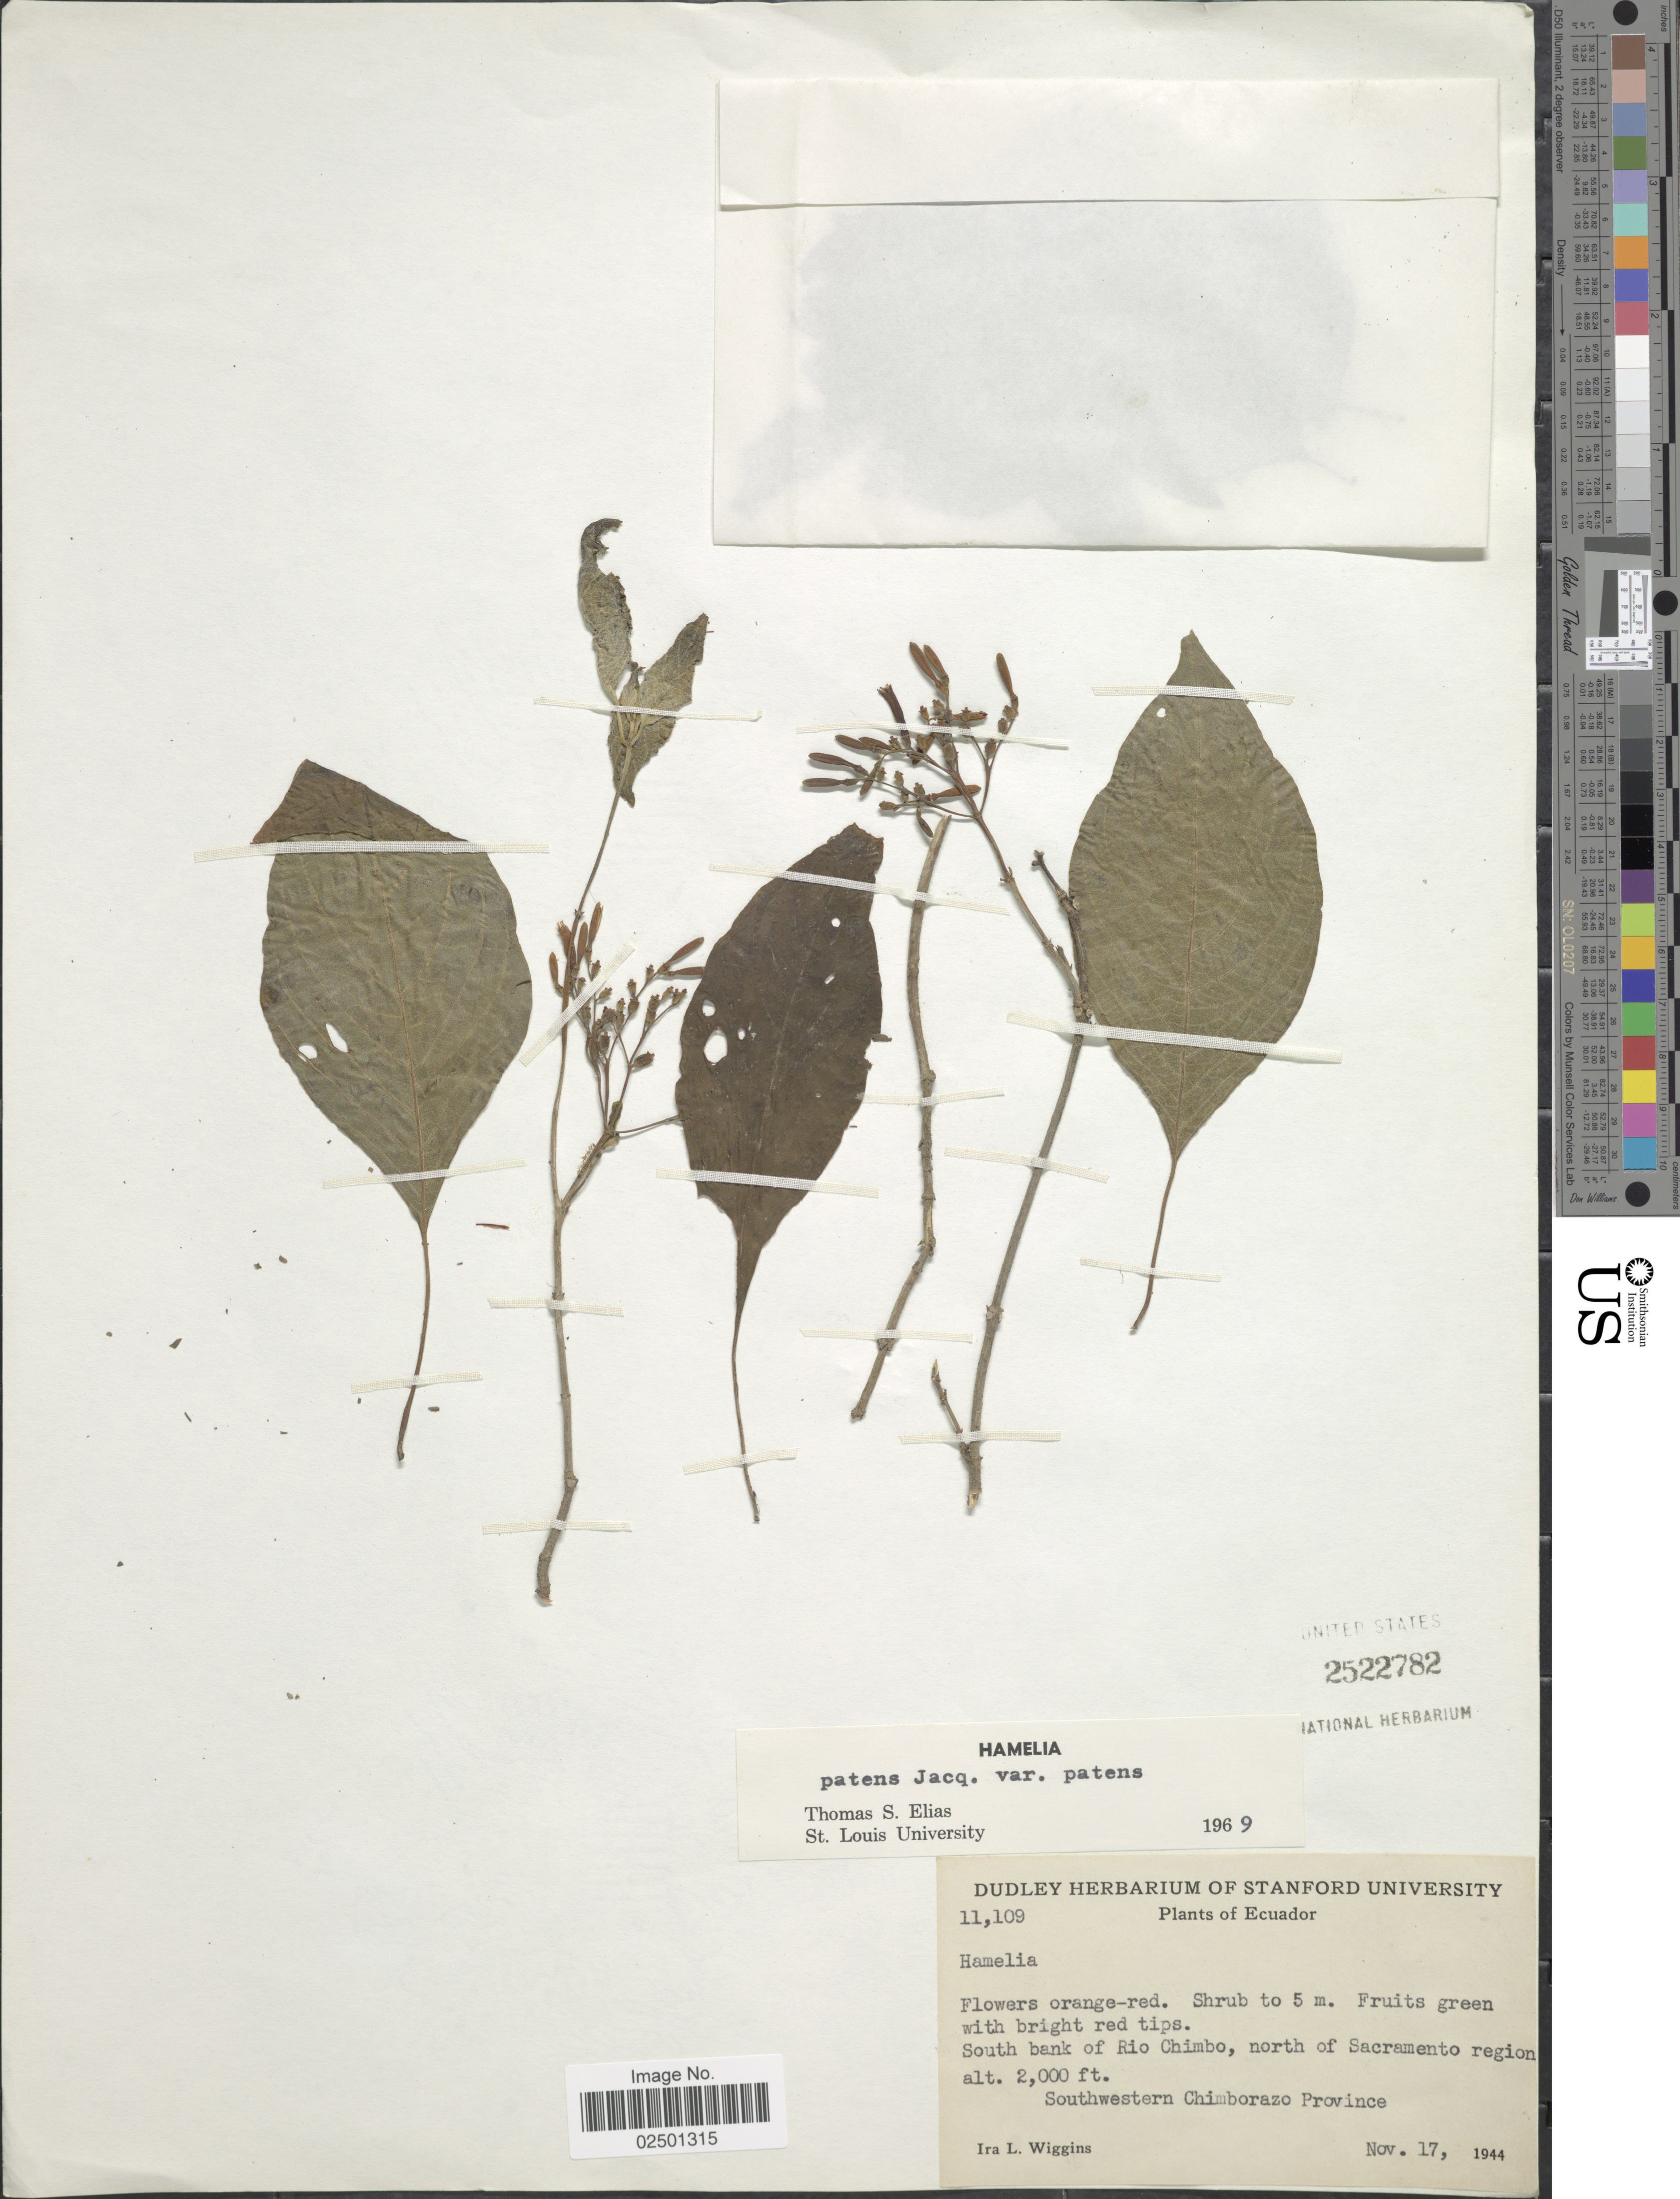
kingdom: Plantae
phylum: Tracheophyta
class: Magnoliopsida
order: Gentianales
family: Rubiaceae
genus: Hamelia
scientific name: Hamelia patens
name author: Jacq.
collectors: I. L. Wiggins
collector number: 11109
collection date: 1944-11-17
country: Ecuador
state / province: Chimborazo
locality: South bank of Rio Chimbo, north of Sacramento region. Southwesten Chimborazo Province.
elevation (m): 610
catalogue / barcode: US 2522782